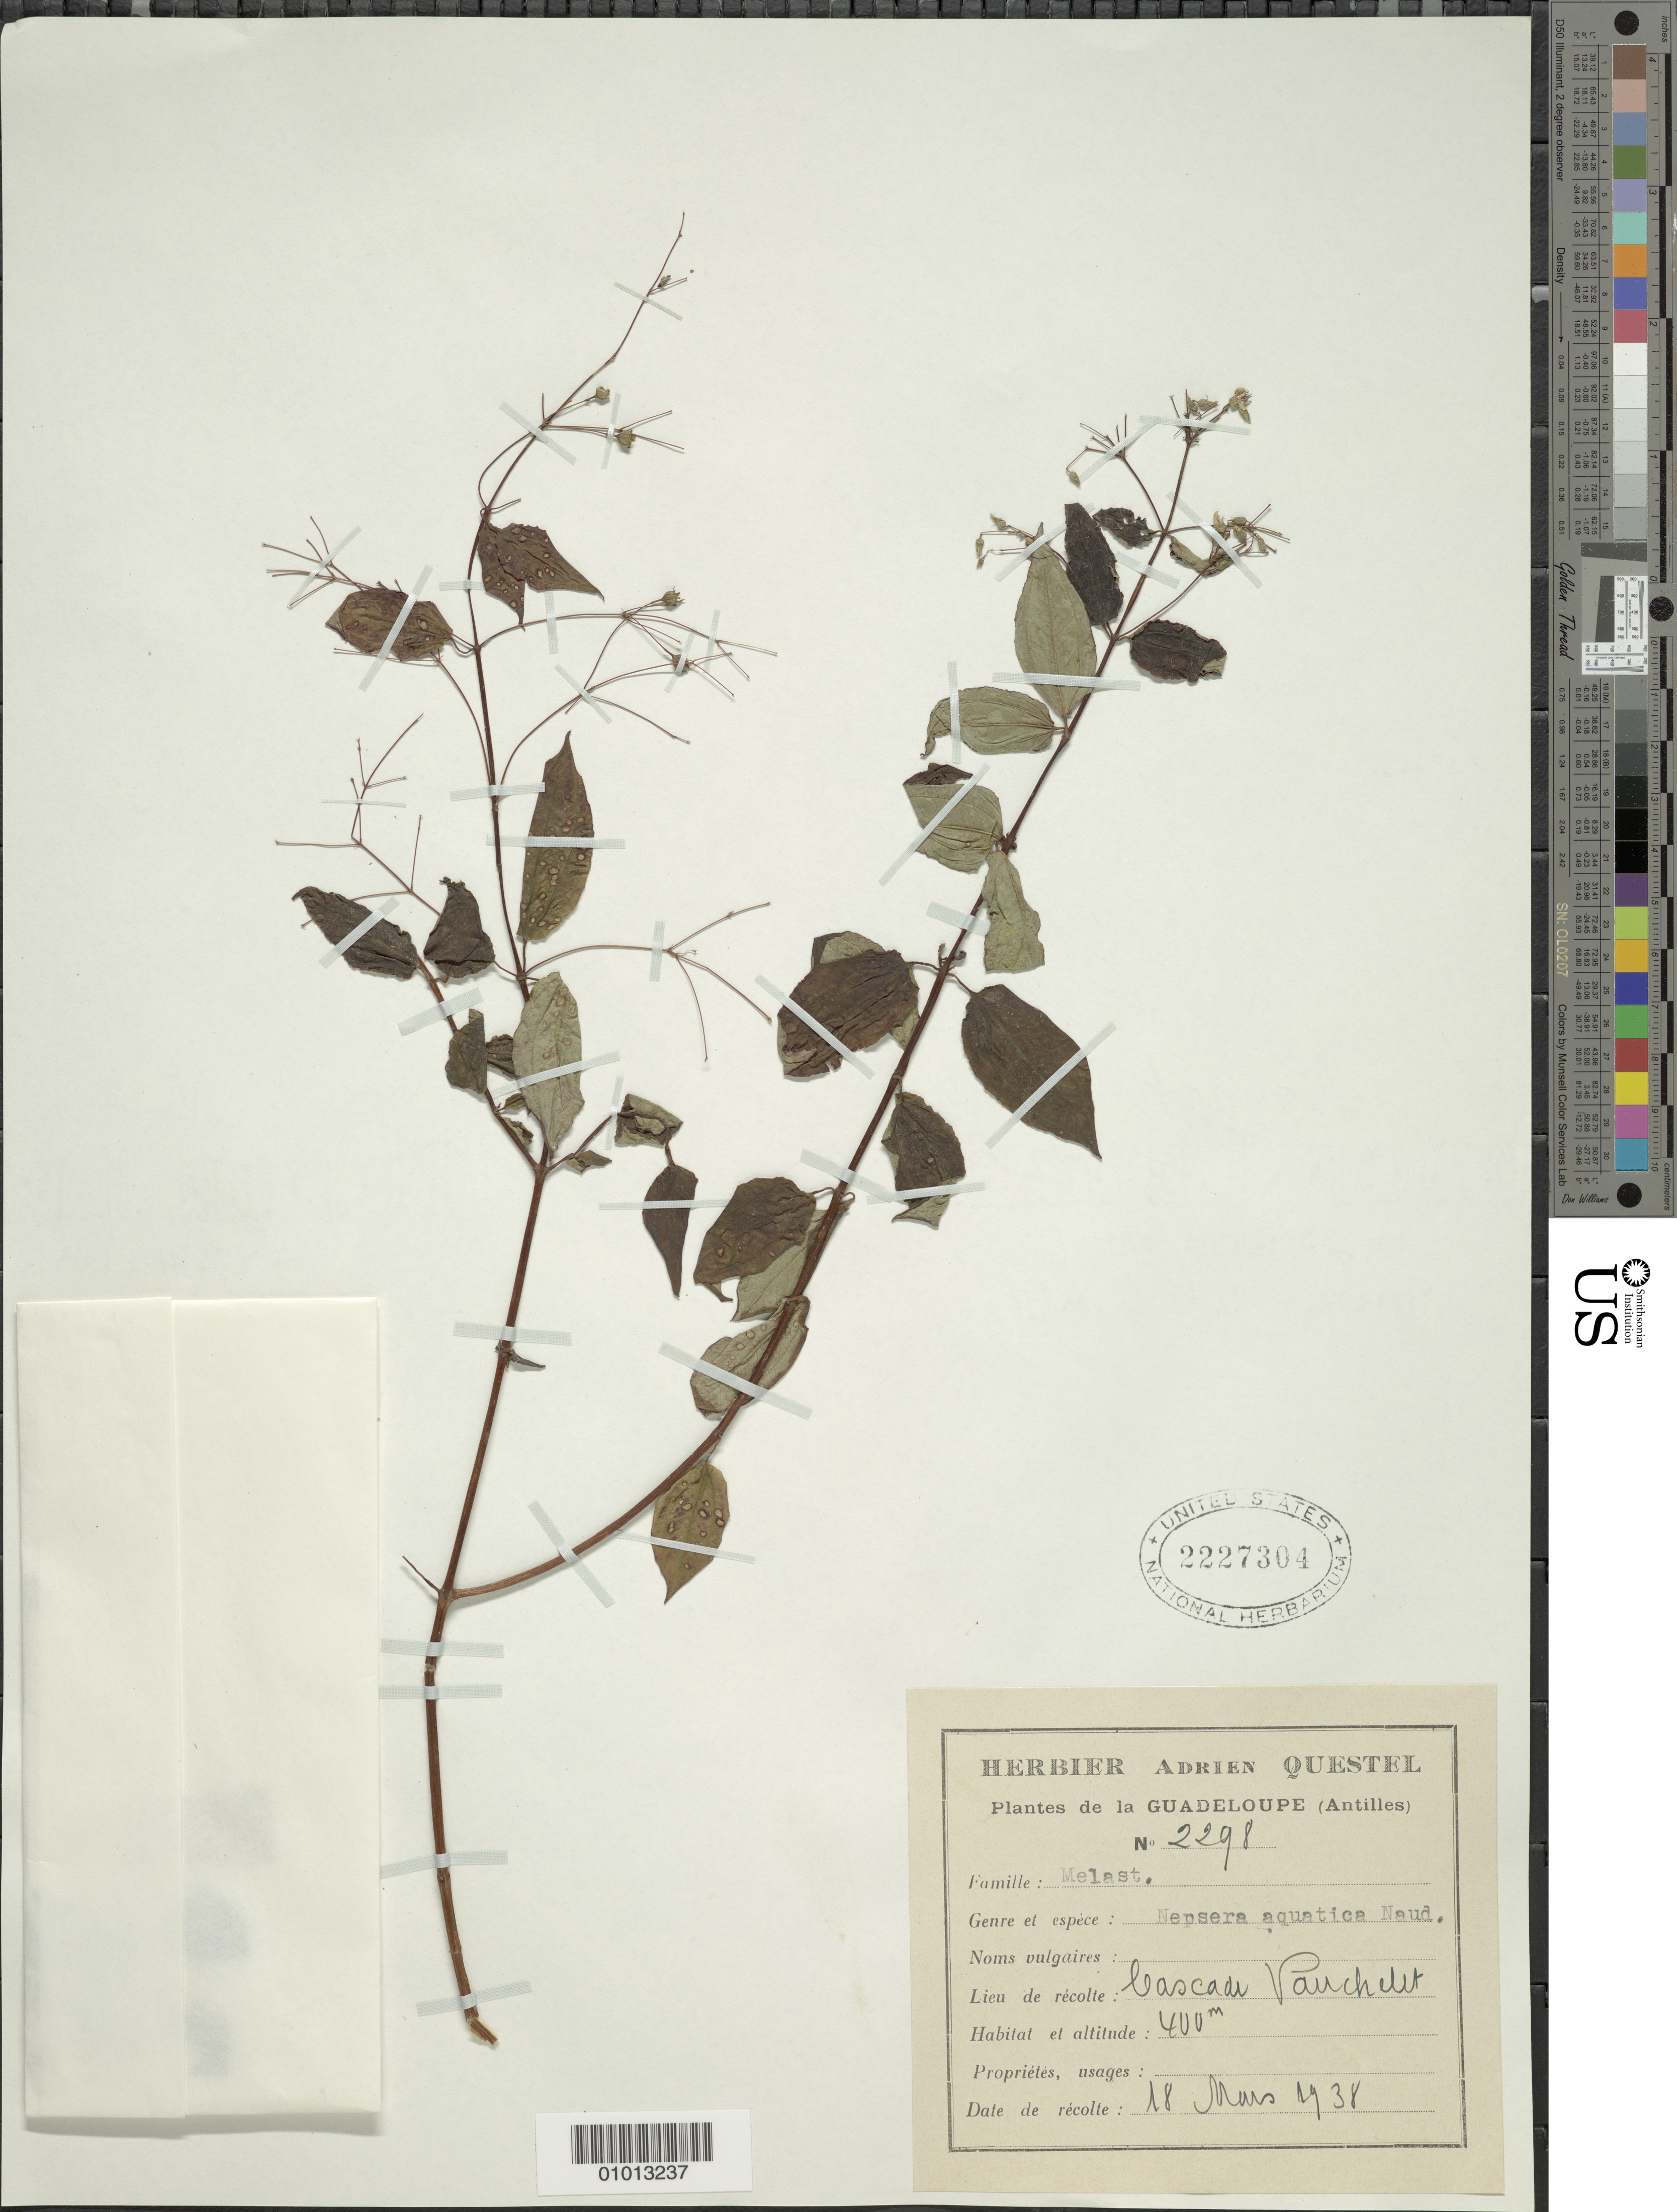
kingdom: Plantae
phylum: Tracheophyta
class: Magnoliopsida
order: Myrtales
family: Melastomataceae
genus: Nepsera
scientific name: Nepsera aquatica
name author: (Aubl.) Naudin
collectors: A. Questel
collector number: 2298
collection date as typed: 18 Mar 1938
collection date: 1938-03-18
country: Guadeloupe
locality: Cascade Vauchelet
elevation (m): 400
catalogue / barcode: US 2227304